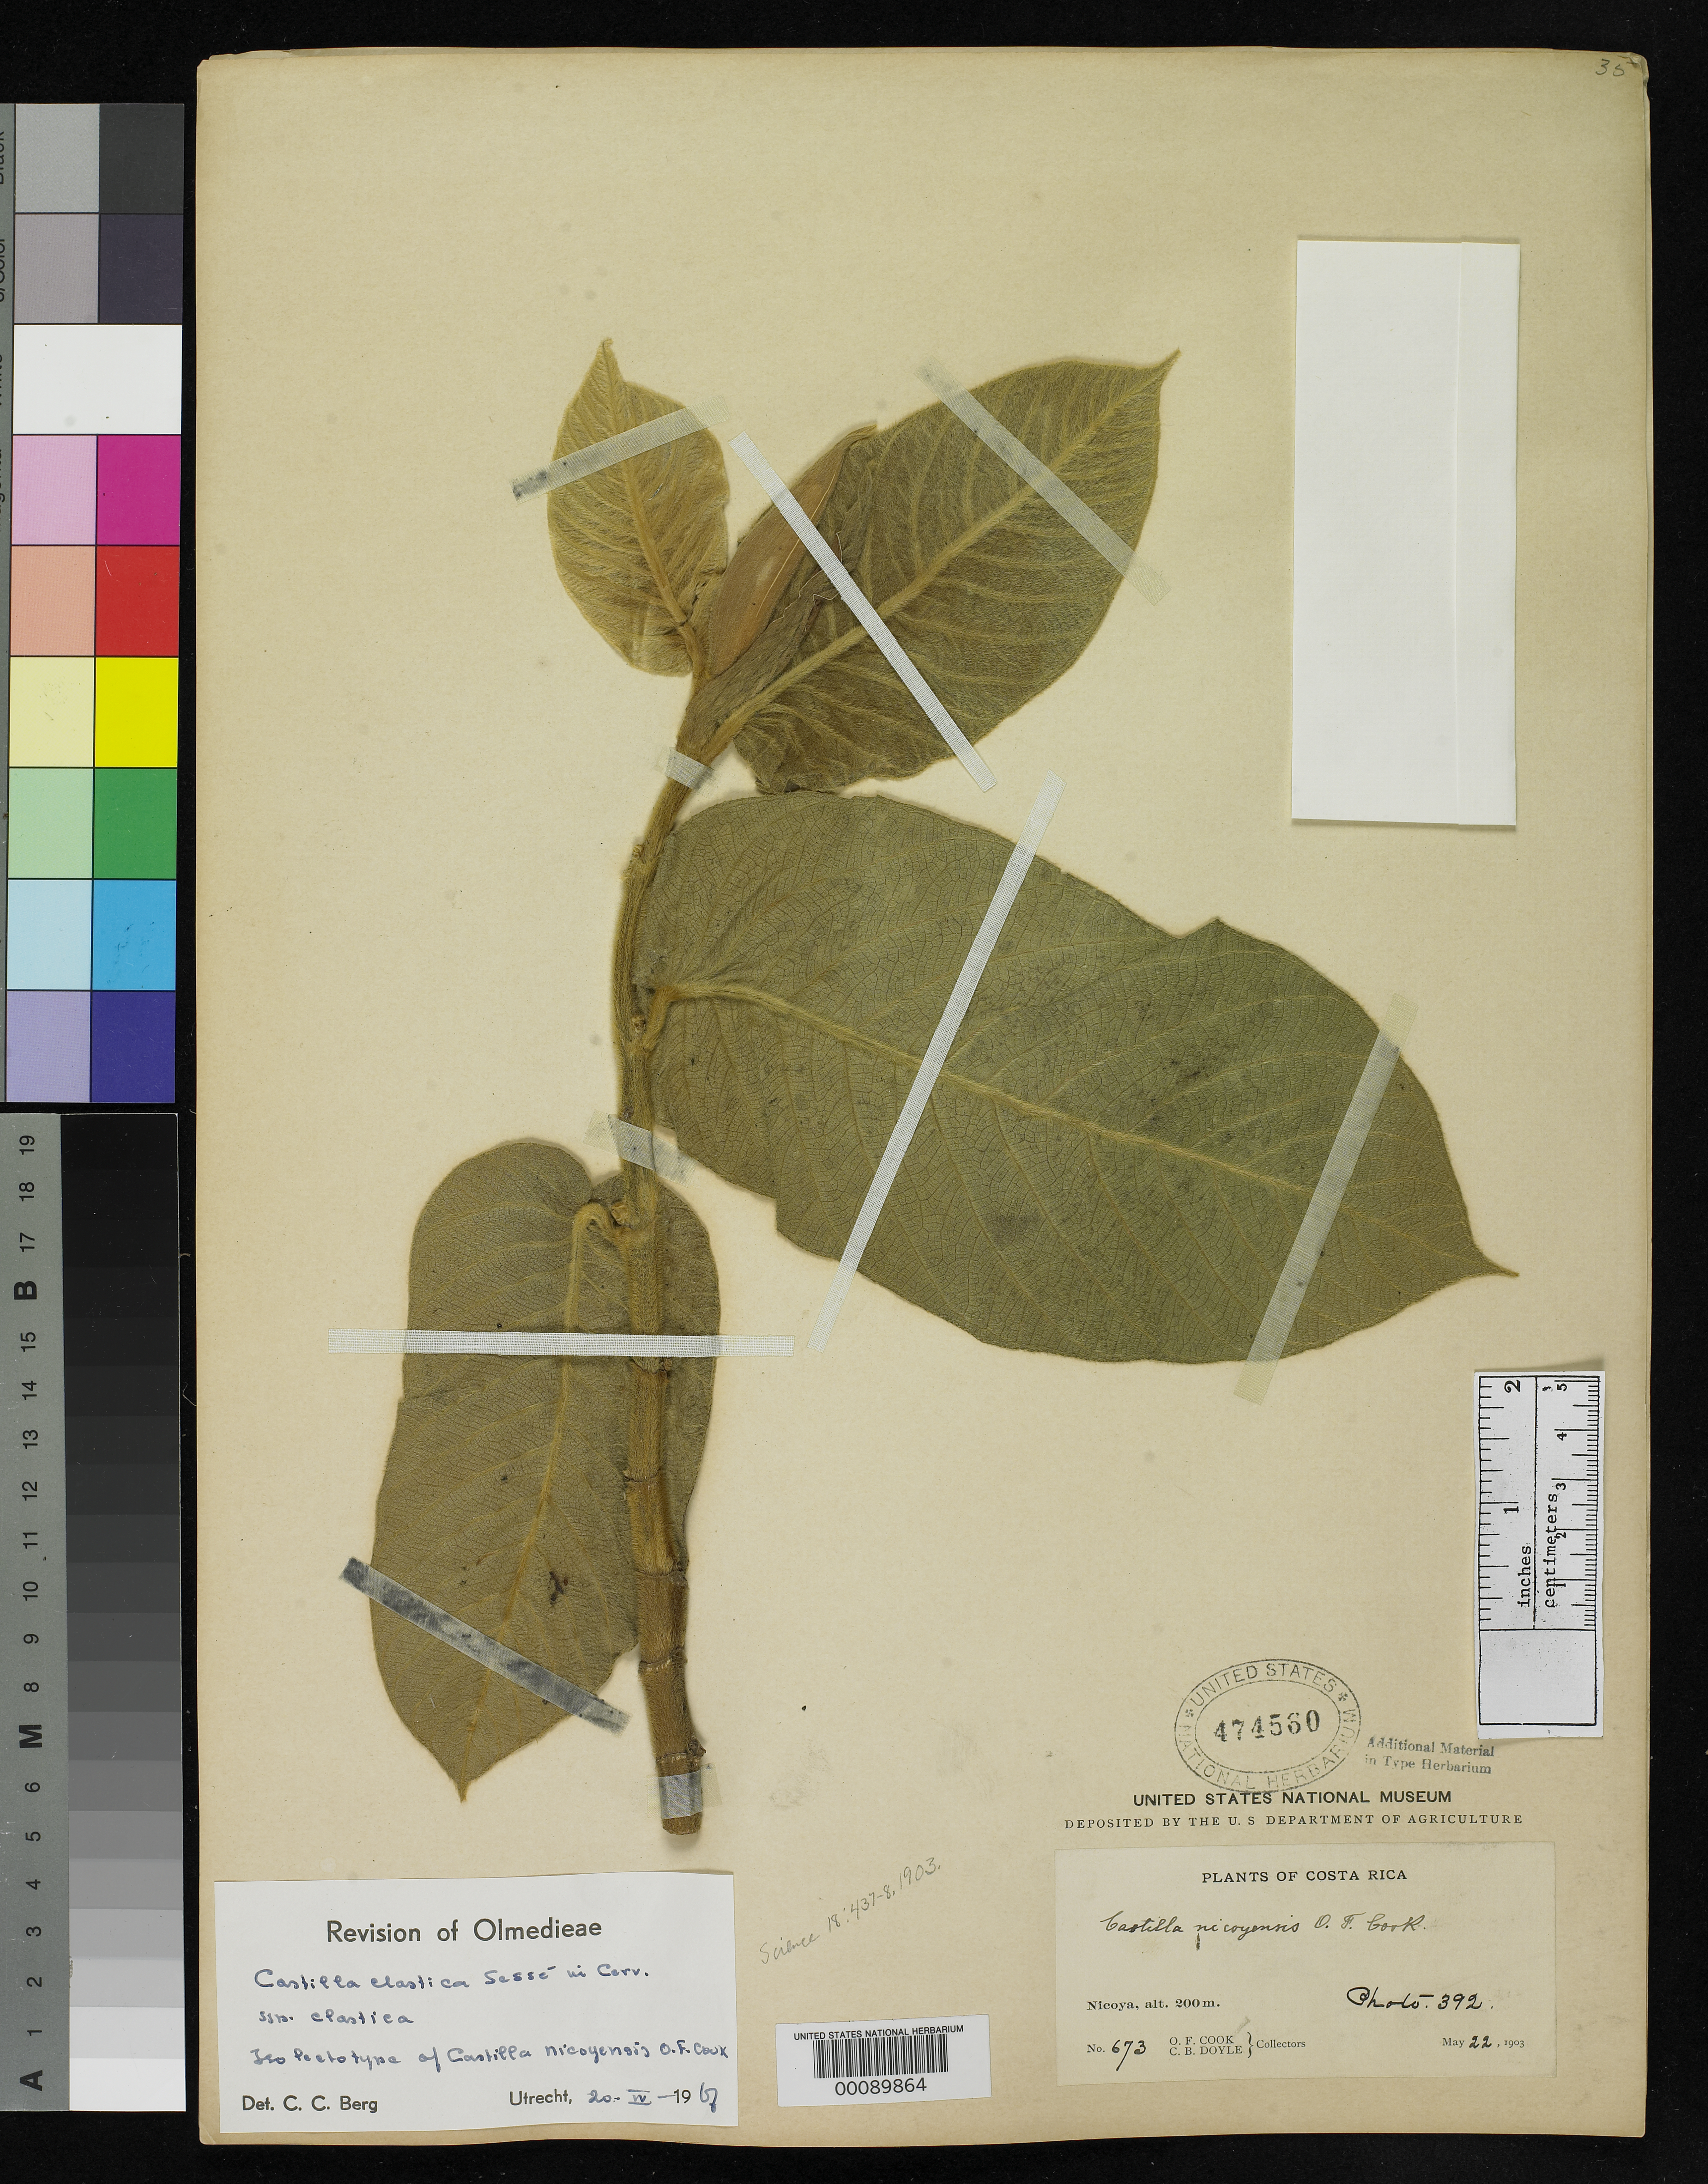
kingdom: Plantae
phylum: Tracheophyta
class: Magnoliopsida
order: Rosales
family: Moraceae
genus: Castilla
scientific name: Castilla nicoyensis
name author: O.F. Cook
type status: Isolectotype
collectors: O. F. Cook & C. Doyle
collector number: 673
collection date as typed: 22 May 1903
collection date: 1903-05-22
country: Costa Rica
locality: Nicoya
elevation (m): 200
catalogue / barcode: US 474560